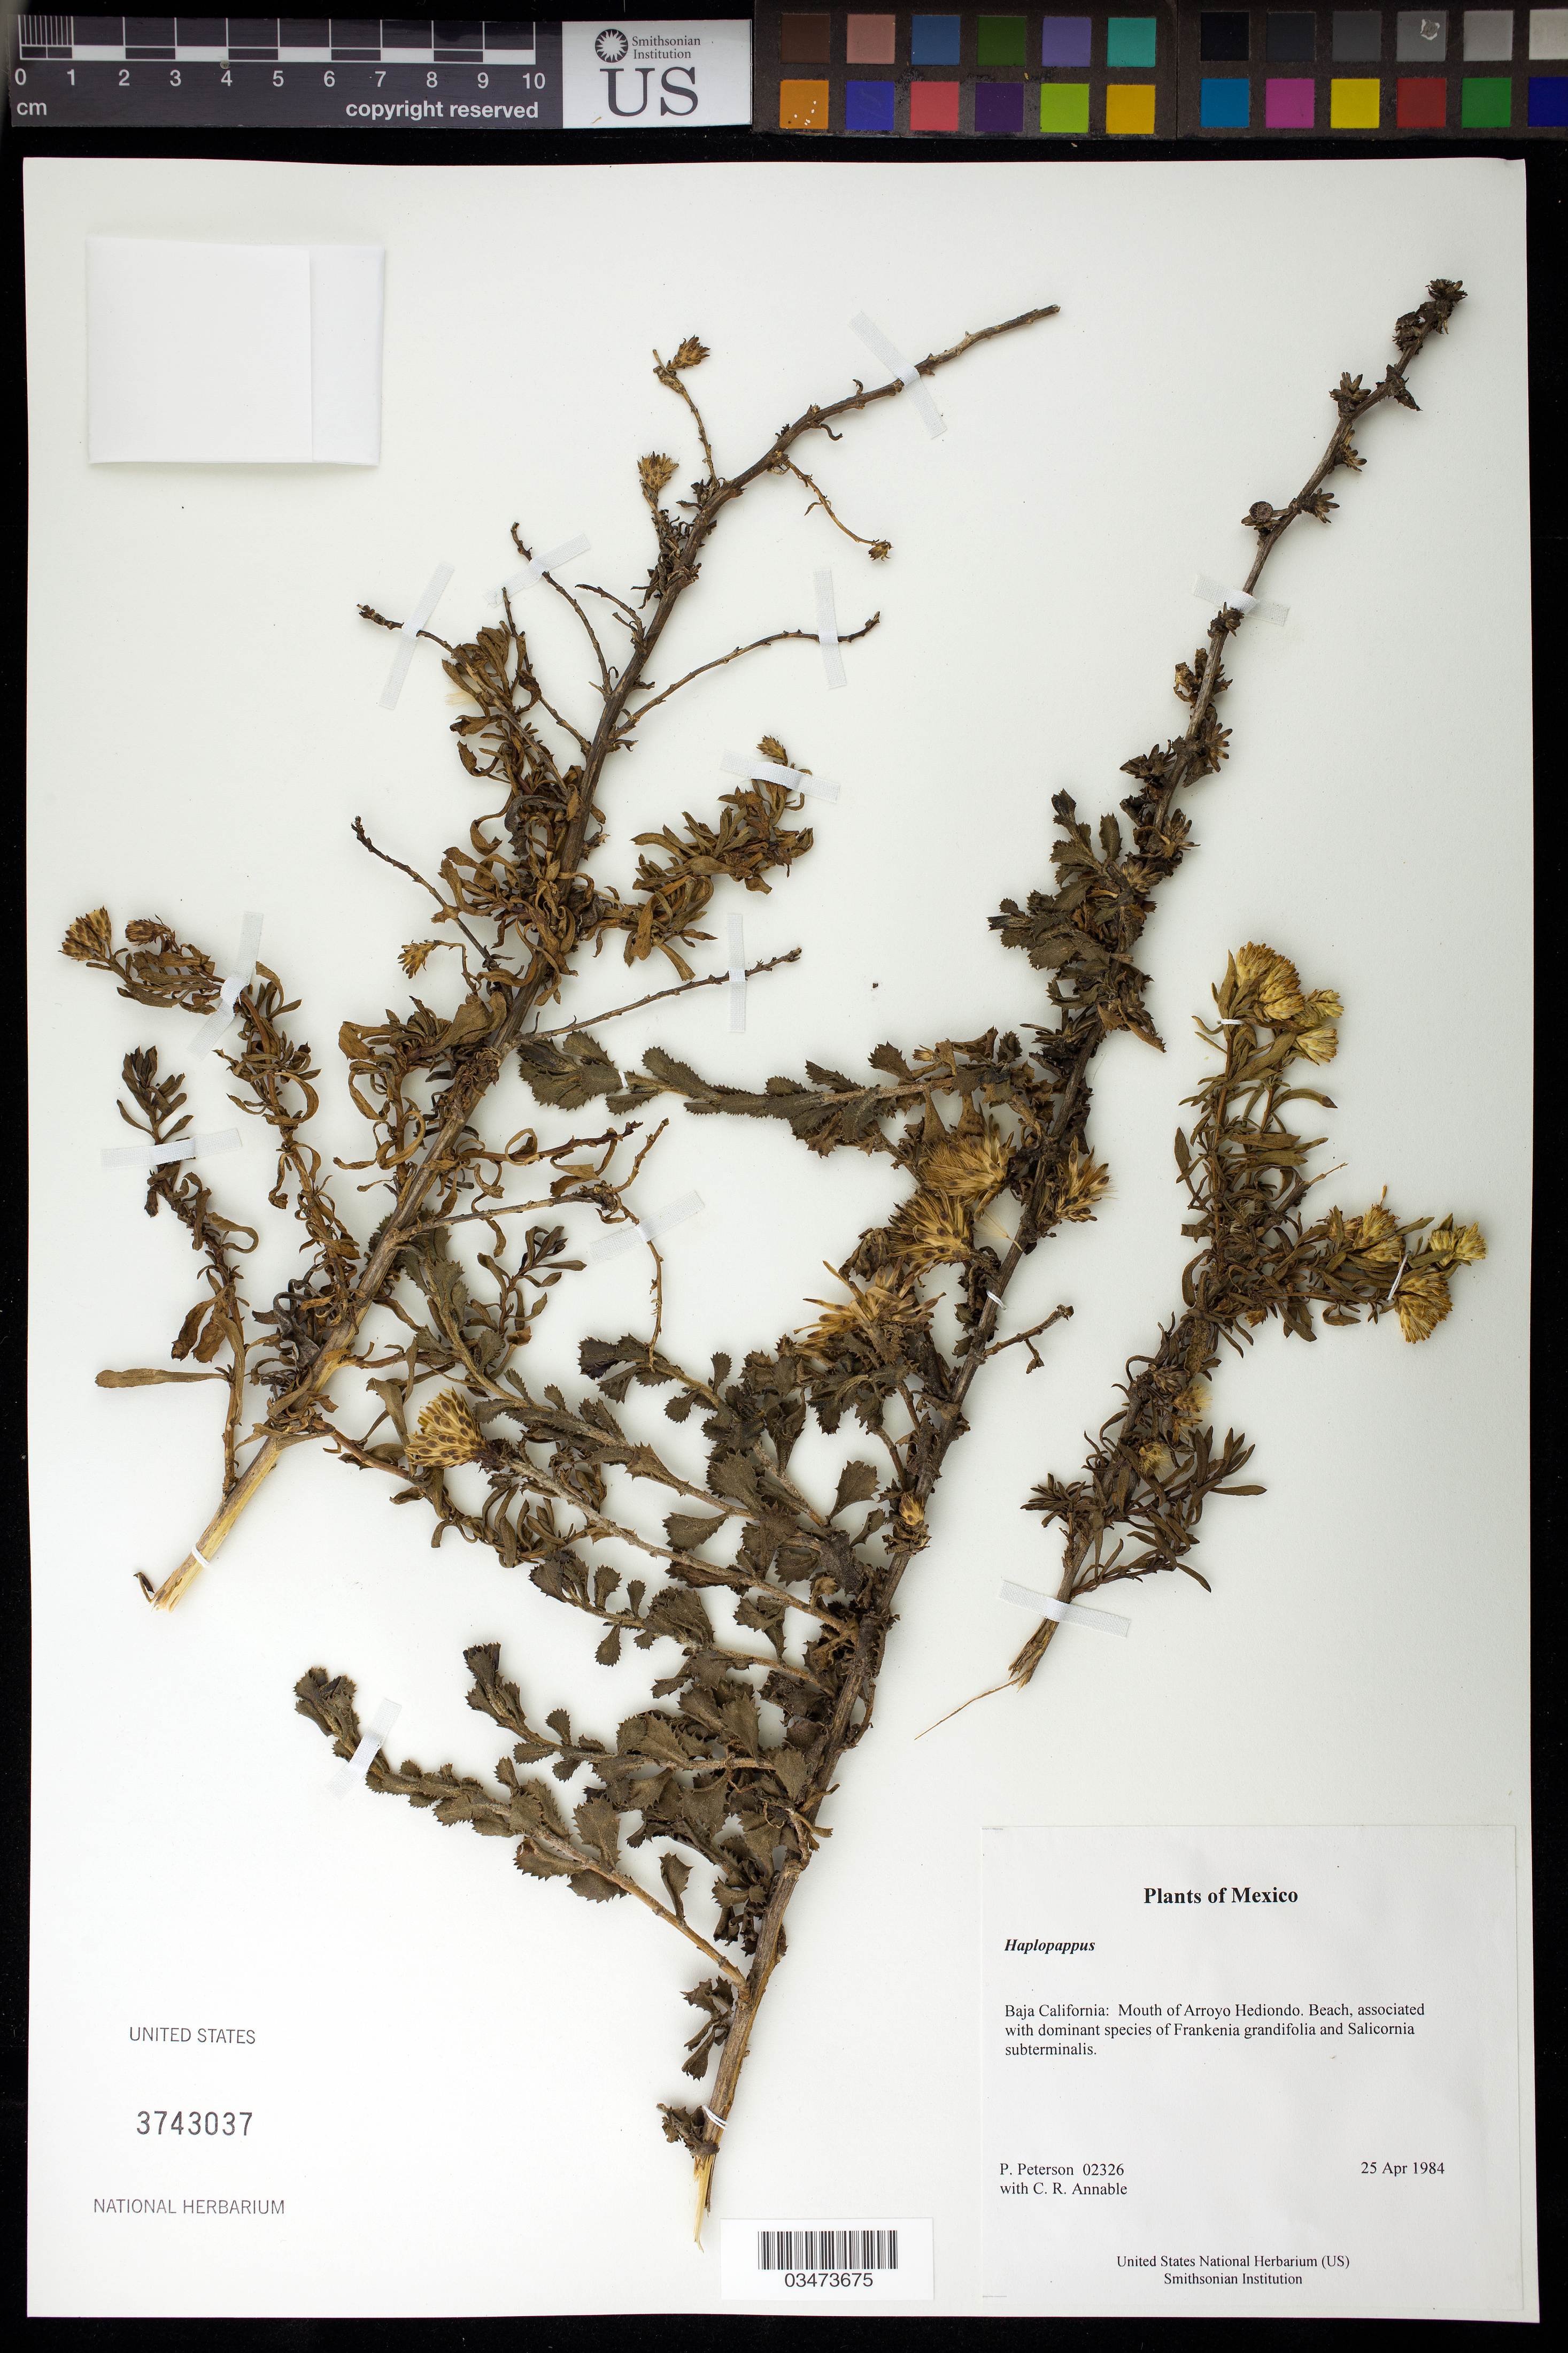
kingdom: Plantae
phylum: Tracheophyta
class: Magnoliopsida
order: Asterales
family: Asteraceae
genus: Haplopappus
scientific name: Haplopappus sp.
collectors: P. M. Peterson & C. R. Annable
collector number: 02326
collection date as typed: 25 Apr 1984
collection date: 1984-04-25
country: Mexico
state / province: Baja California Norte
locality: Mouth of Arroyo Hediondo.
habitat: Beach, associated with dominant species of Frankenia grandifolia and Salicornia subterminalis.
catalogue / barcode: US 3743037